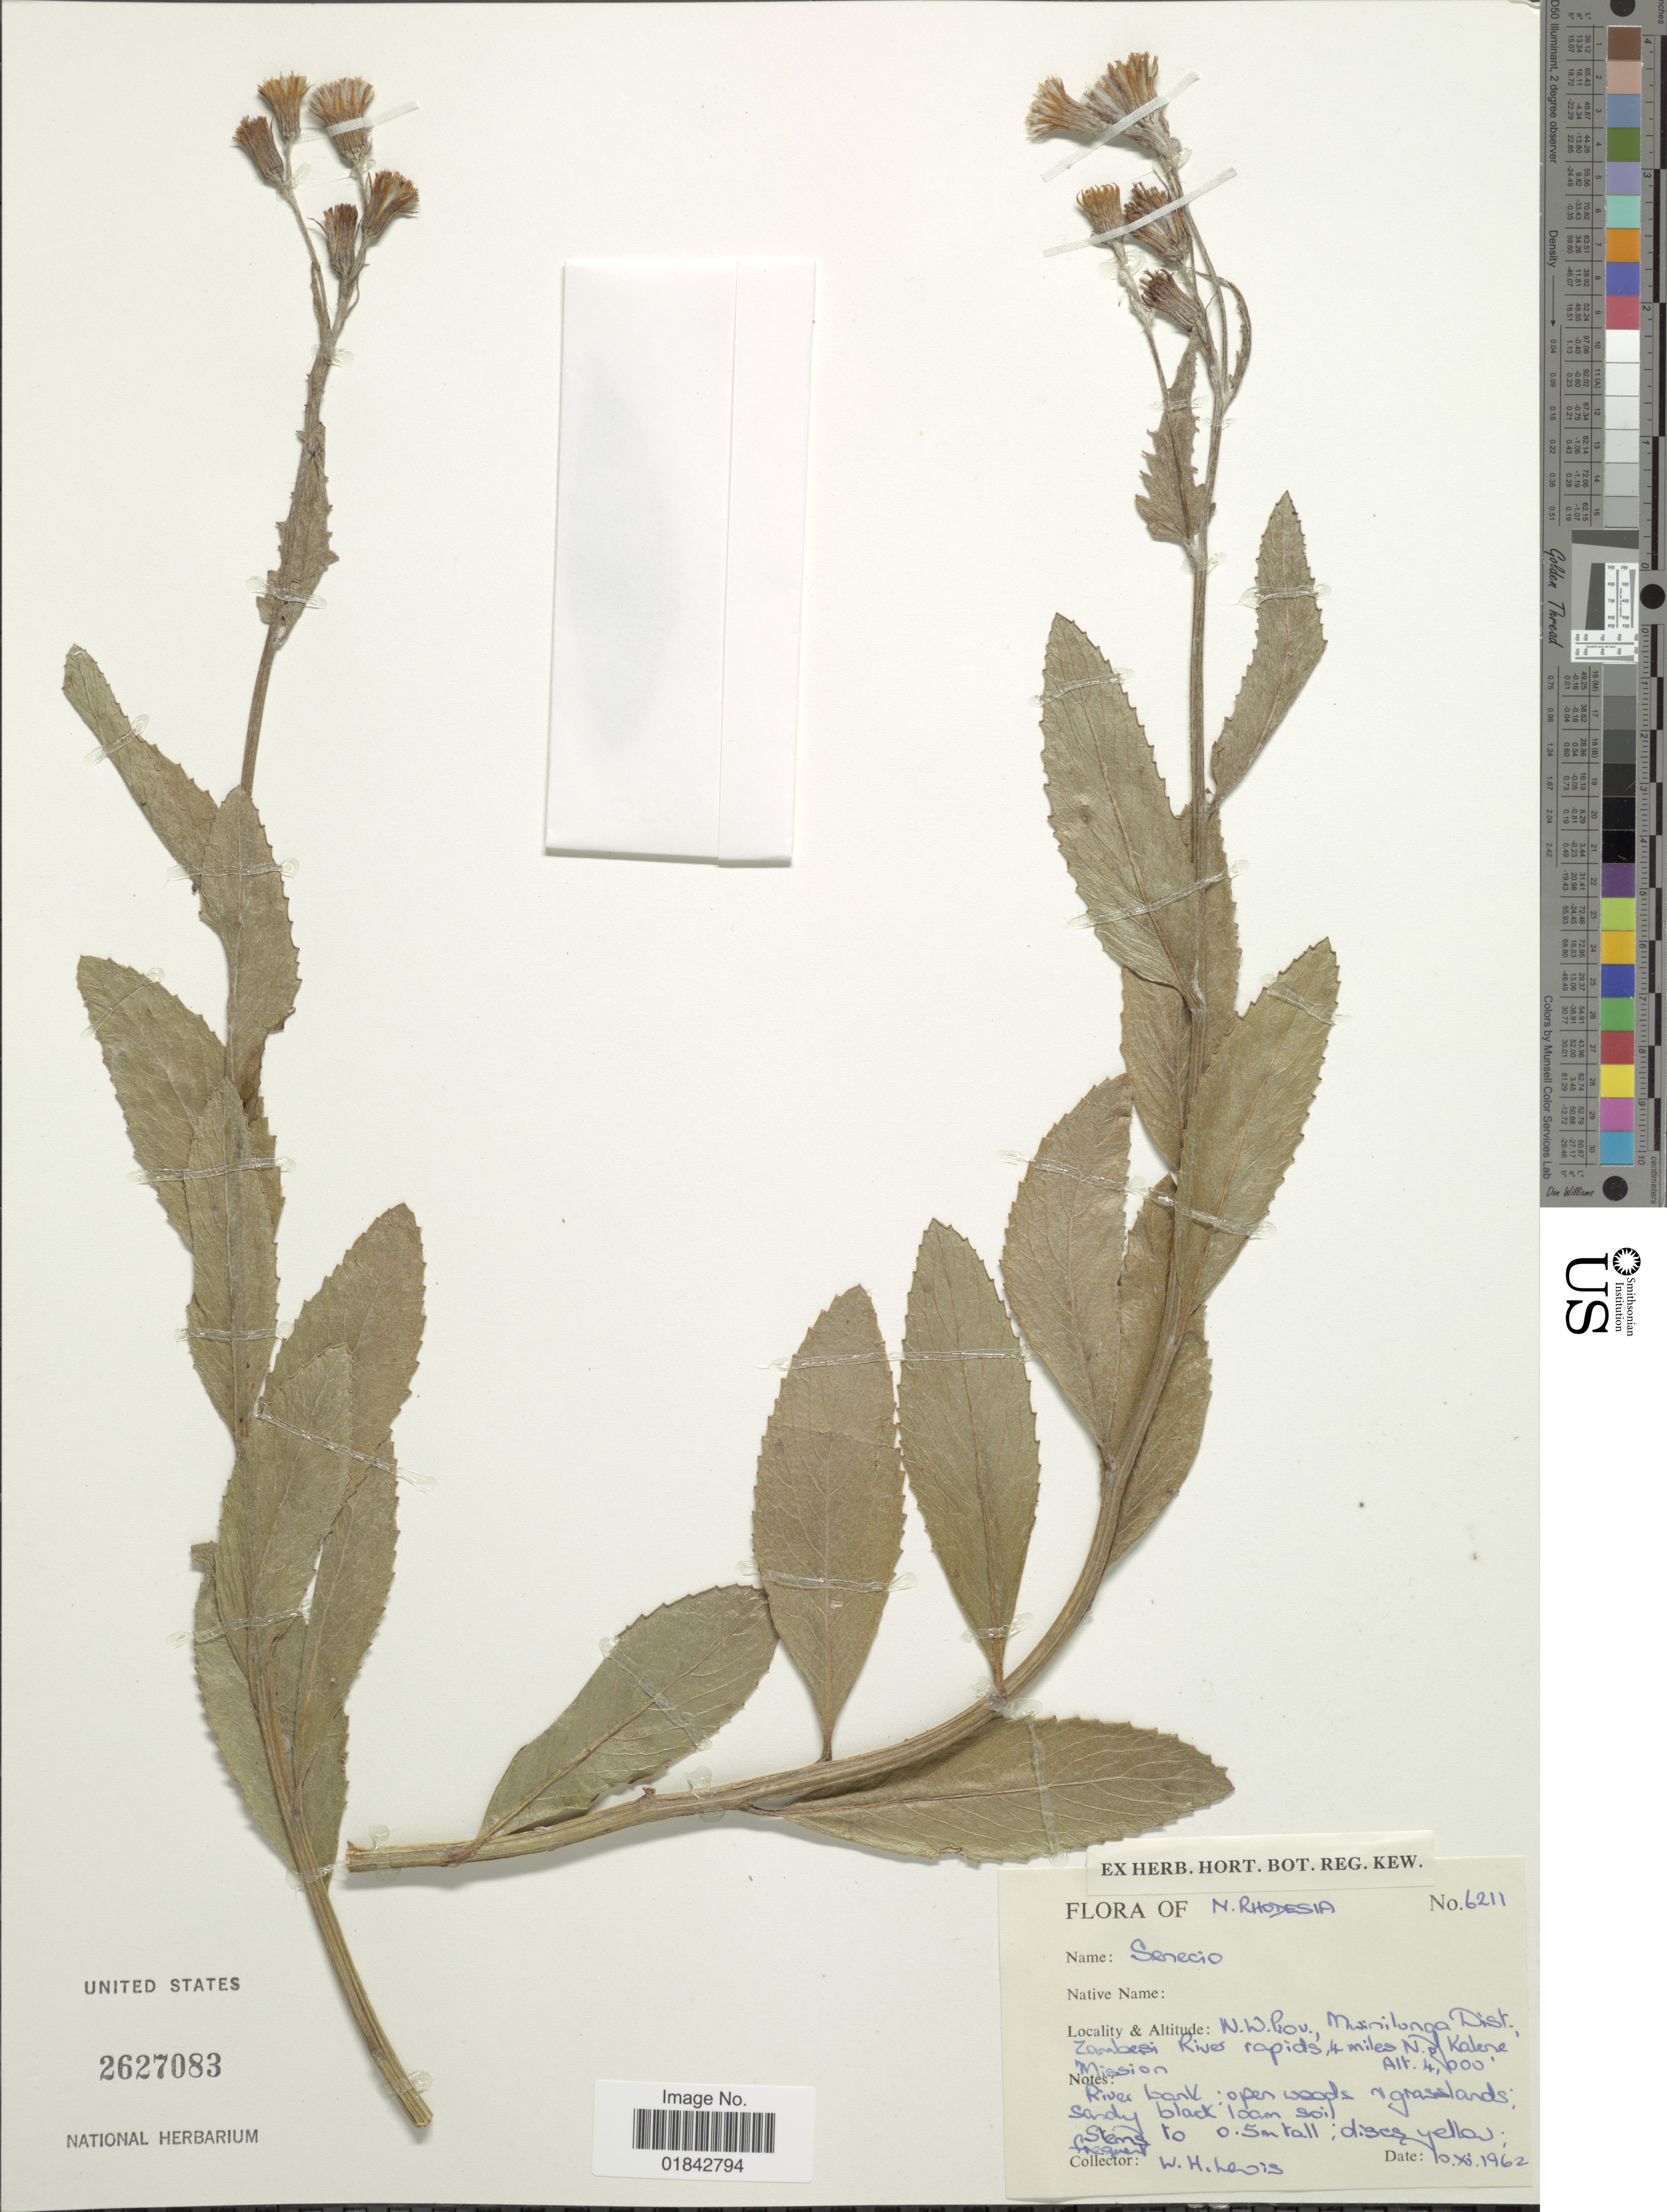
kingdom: Plantae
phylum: Tracheophyta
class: Magnoliopsida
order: Asterales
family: Asteraceae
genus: Senecio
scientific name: Senecio sp.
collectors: W. H. Lewis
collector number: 6211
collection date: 1962-11-10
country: Zambia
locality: N.Rhodesia, N.W. Prov., Mwinilunga Dist., Zambesi River rapids, 4 miles N. of Kalene Mission.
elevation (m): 1219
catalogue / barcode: US 2627083